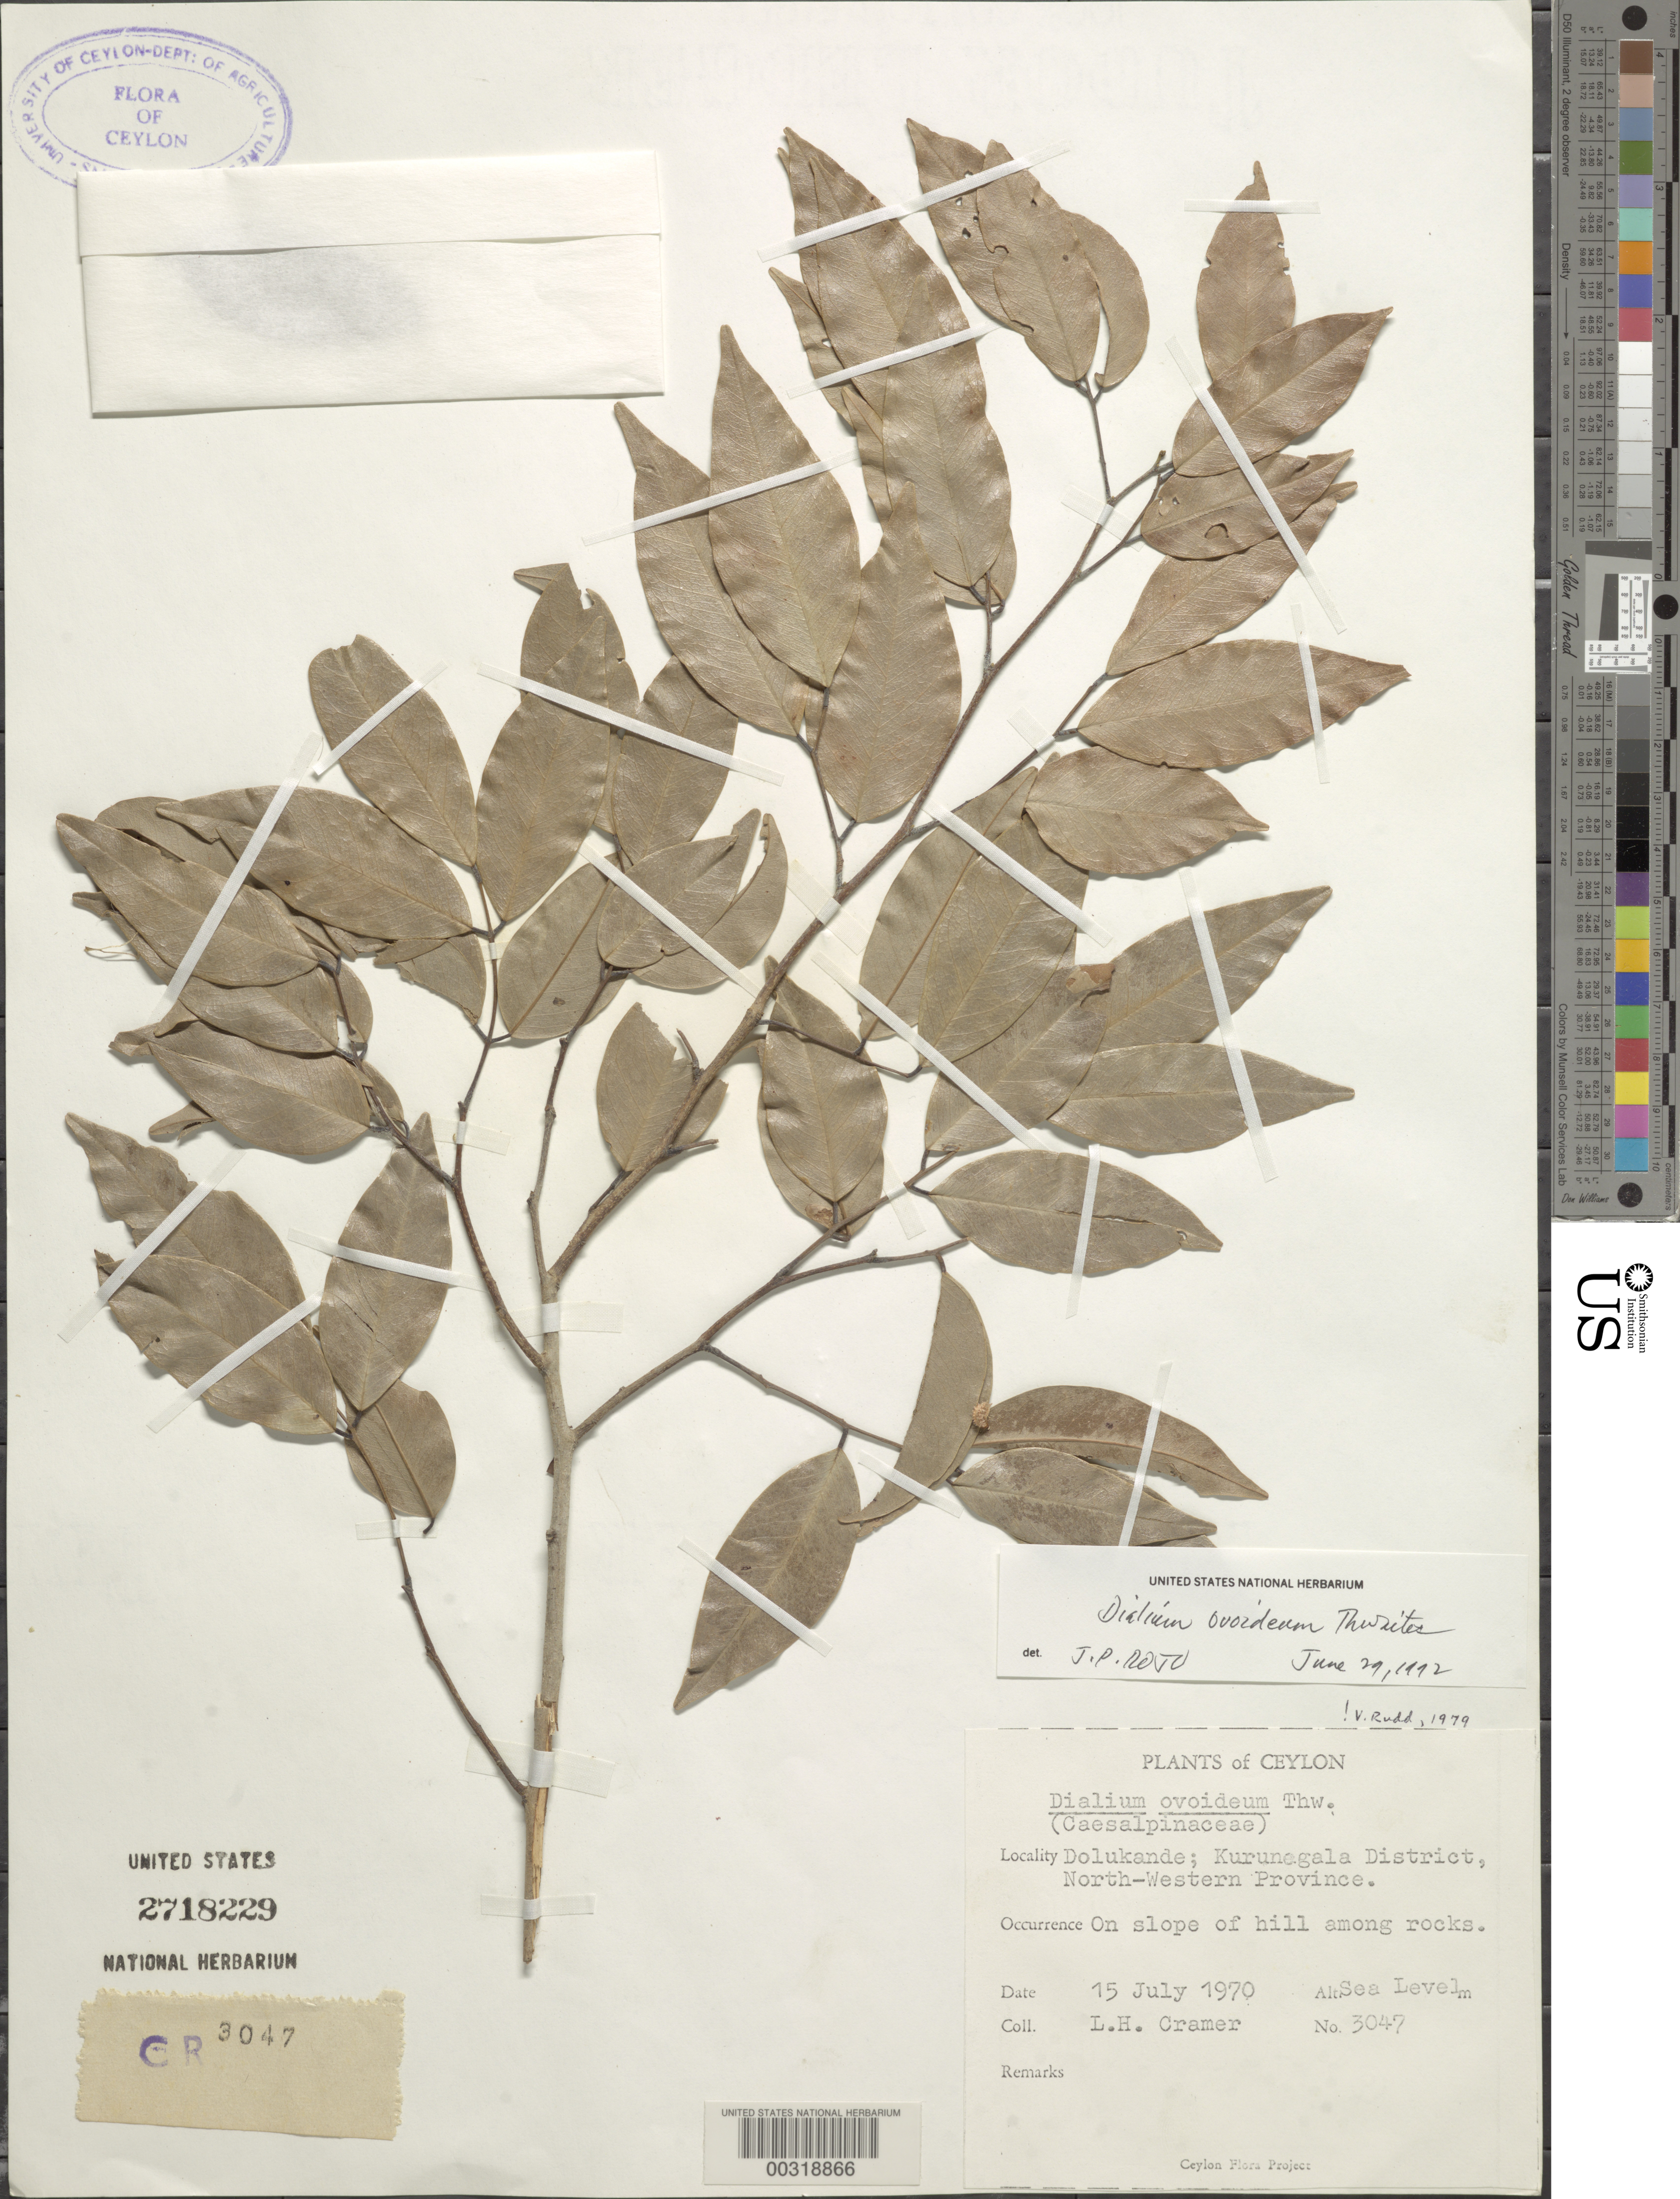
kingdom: Plantae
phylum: Tracheophyta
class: Magnoliopsida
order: Fabales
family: Fabaceae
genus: Dialium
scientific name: Dialium ovoideum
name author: Thwaites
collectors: L. H. Cramer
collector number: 3047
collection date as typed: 15 Jul 1970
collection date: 1970-07-15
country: Sri Lanka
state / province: North Western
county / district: Kurunegala Dist.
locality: Dolukande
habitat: On slope of hill among rocks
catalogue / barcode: US 2718229